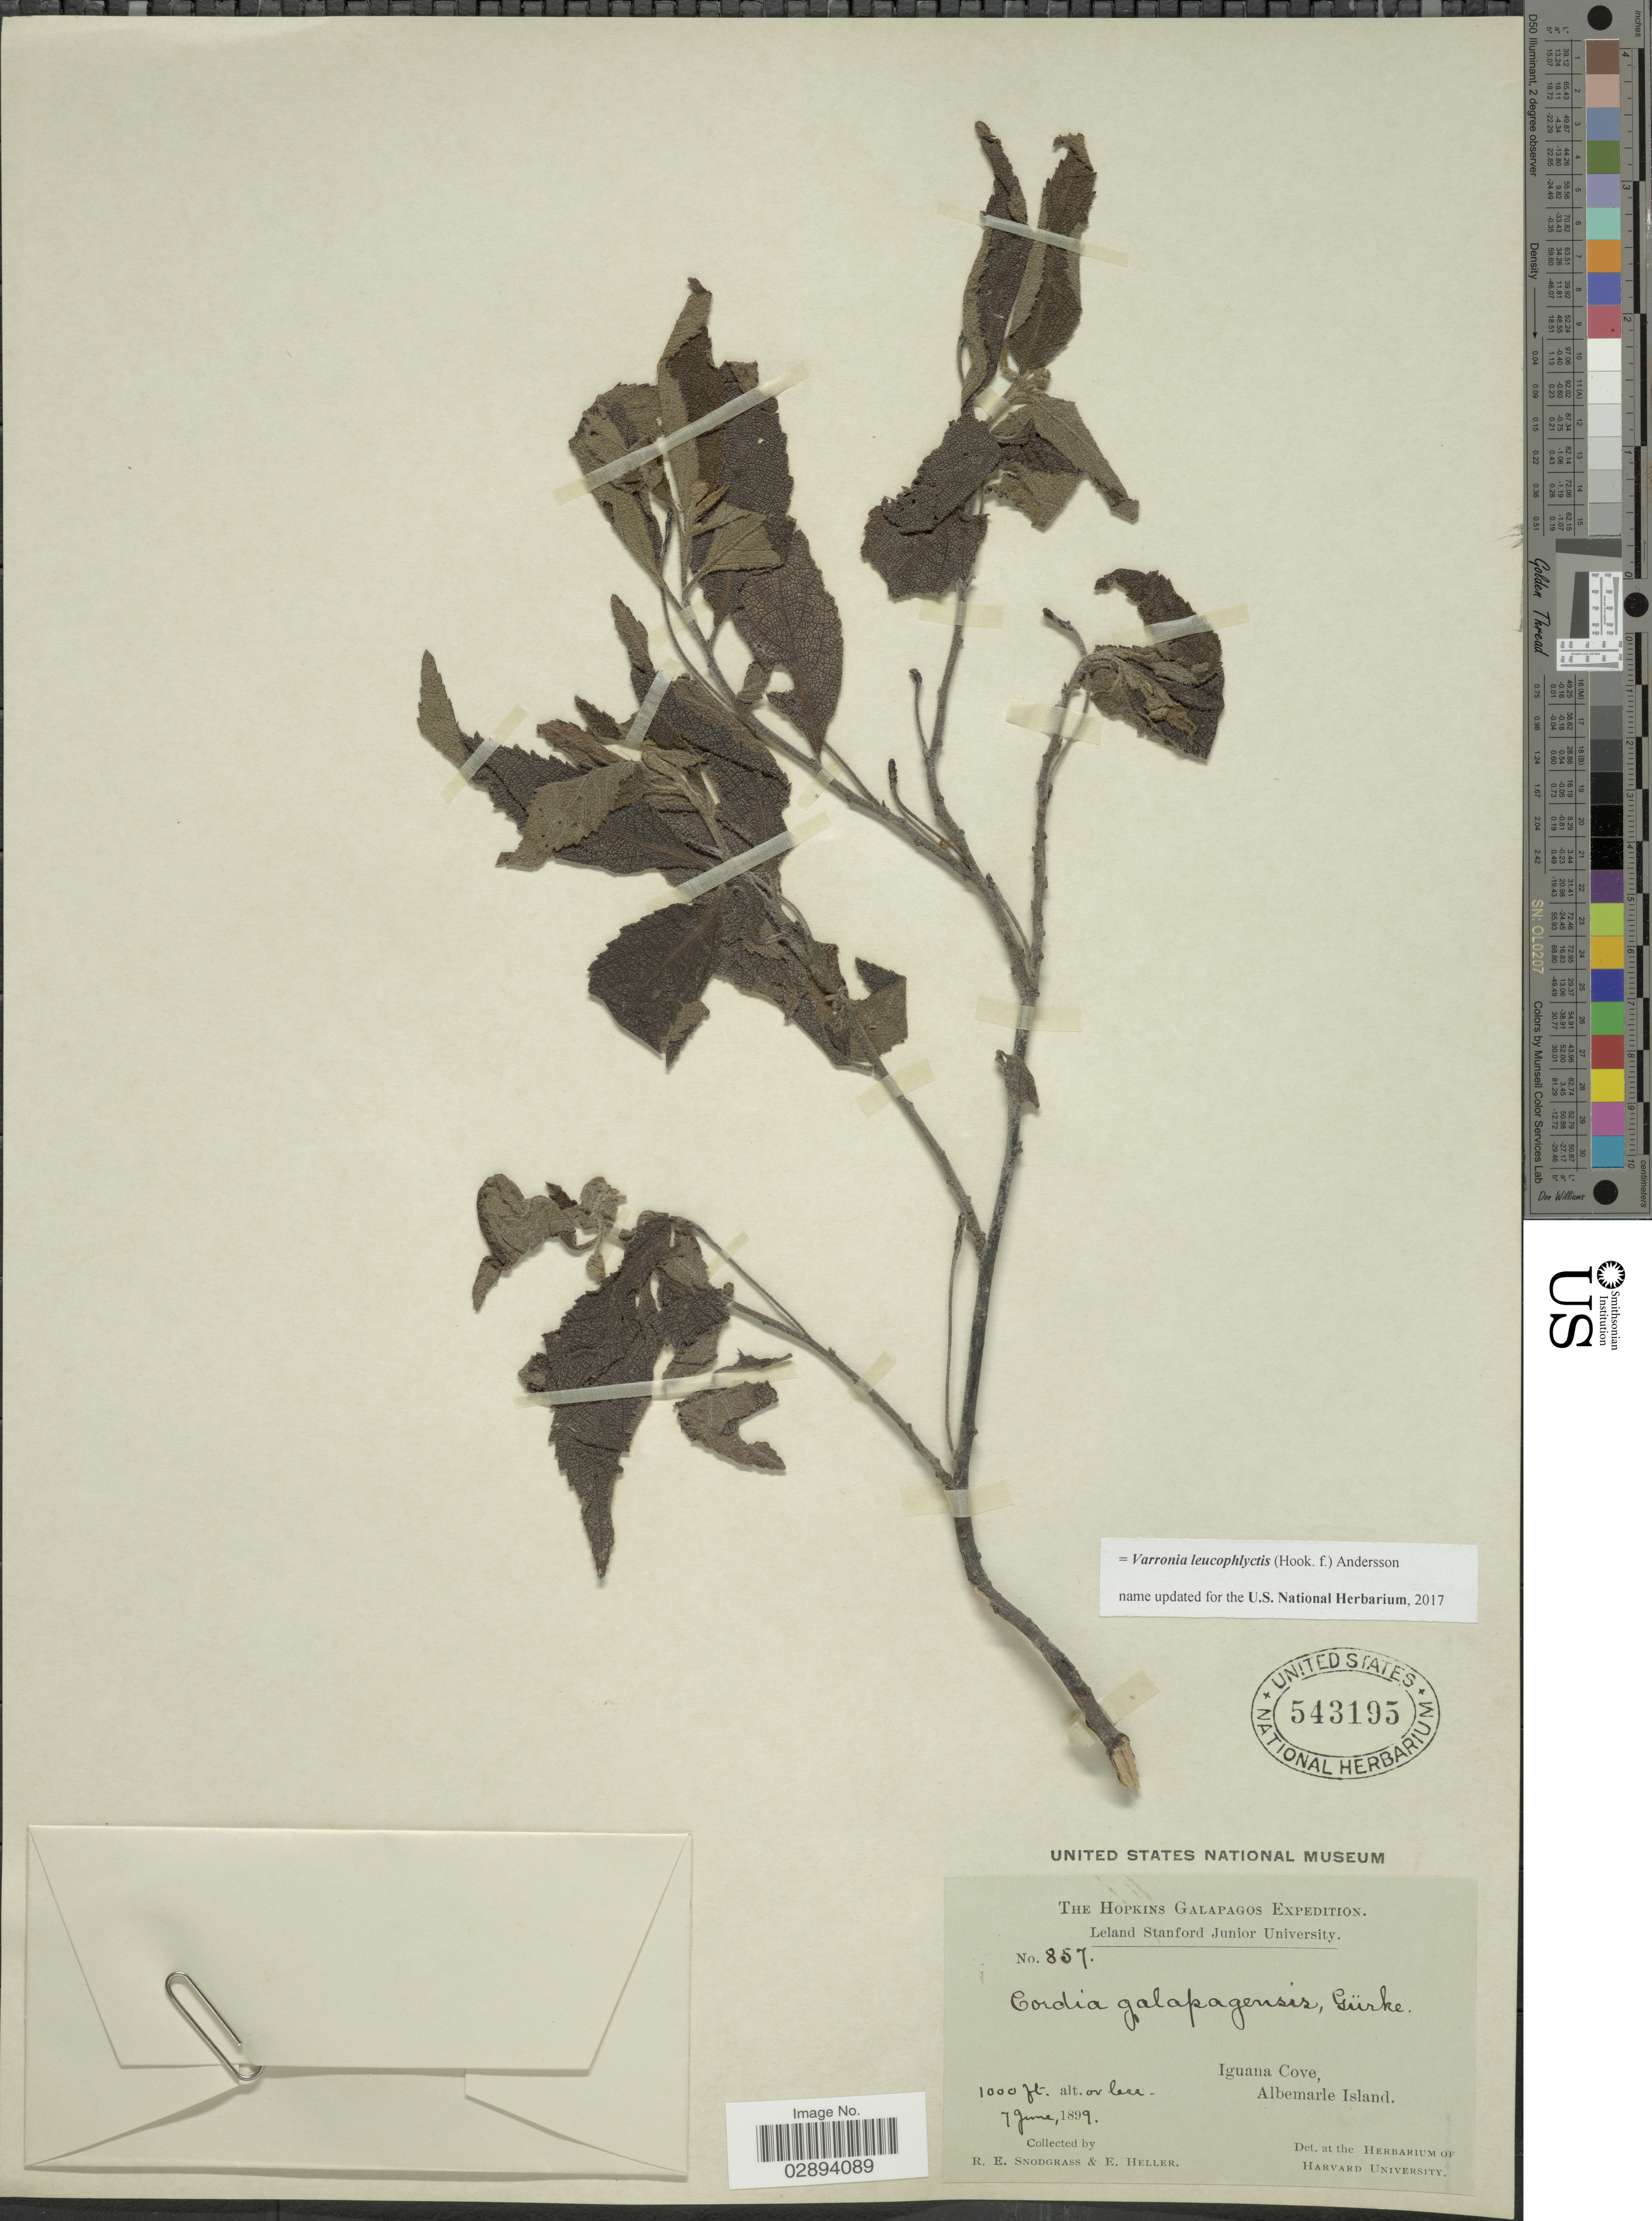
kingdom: Plantae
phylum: Tracheophyta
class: Magnoliopsida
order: Boraginales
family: Cordiaceae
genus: Varronia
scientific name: Varronia leucophyctis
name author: (Hook. f.) Andersson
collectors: R. E. Snodgrass & E. Heller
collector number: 857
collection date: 1899-06-07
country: Ecuador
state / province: Colón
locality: Galapagos, Iguana Cove, Albemarle Island.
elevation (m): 305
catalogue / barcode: US 543195